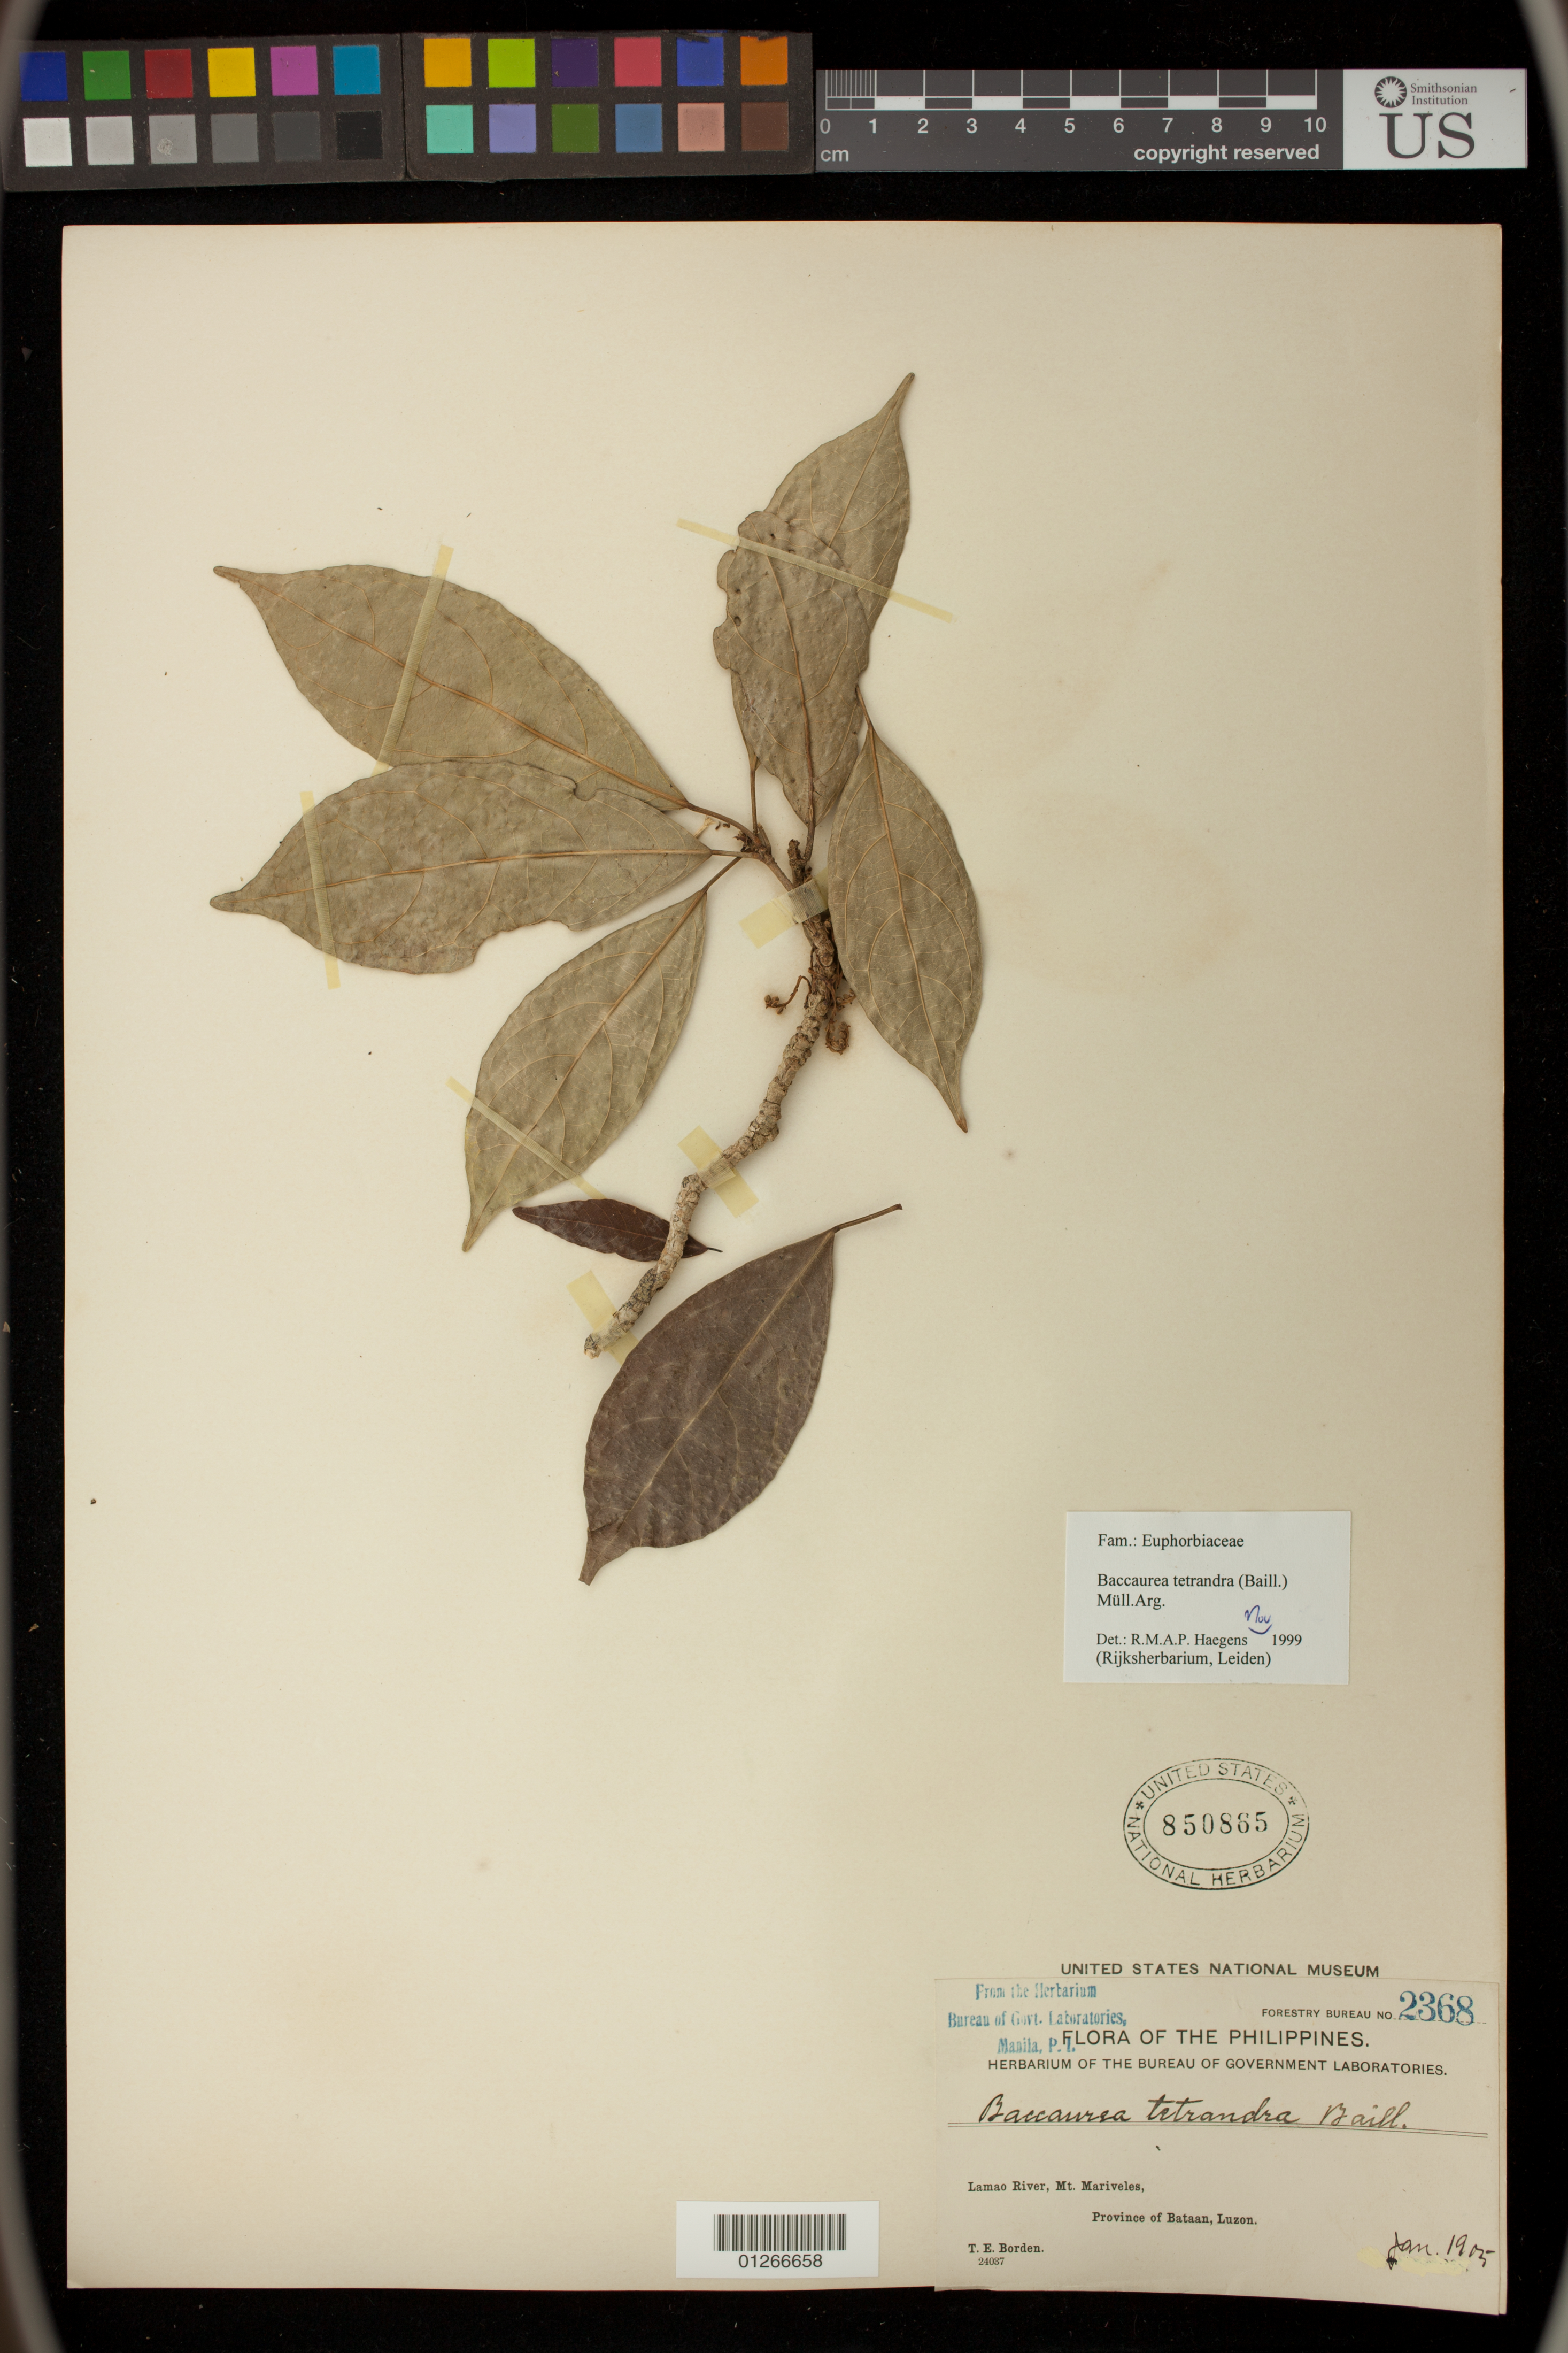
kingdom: Plantae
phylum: Tracheophyta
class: Magnoliopsida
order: Malpighiales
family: Phyllanthaceae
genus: Baccaurea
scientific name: Baccaurea tetrandra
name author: (Baill.) Müll. Arg.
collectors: T. E. Borden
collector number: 2368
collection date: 1905-01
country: Philippines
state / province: Central Luzon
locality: Lamao River, Mt. Mariveles, Province of Bataan, Luzon